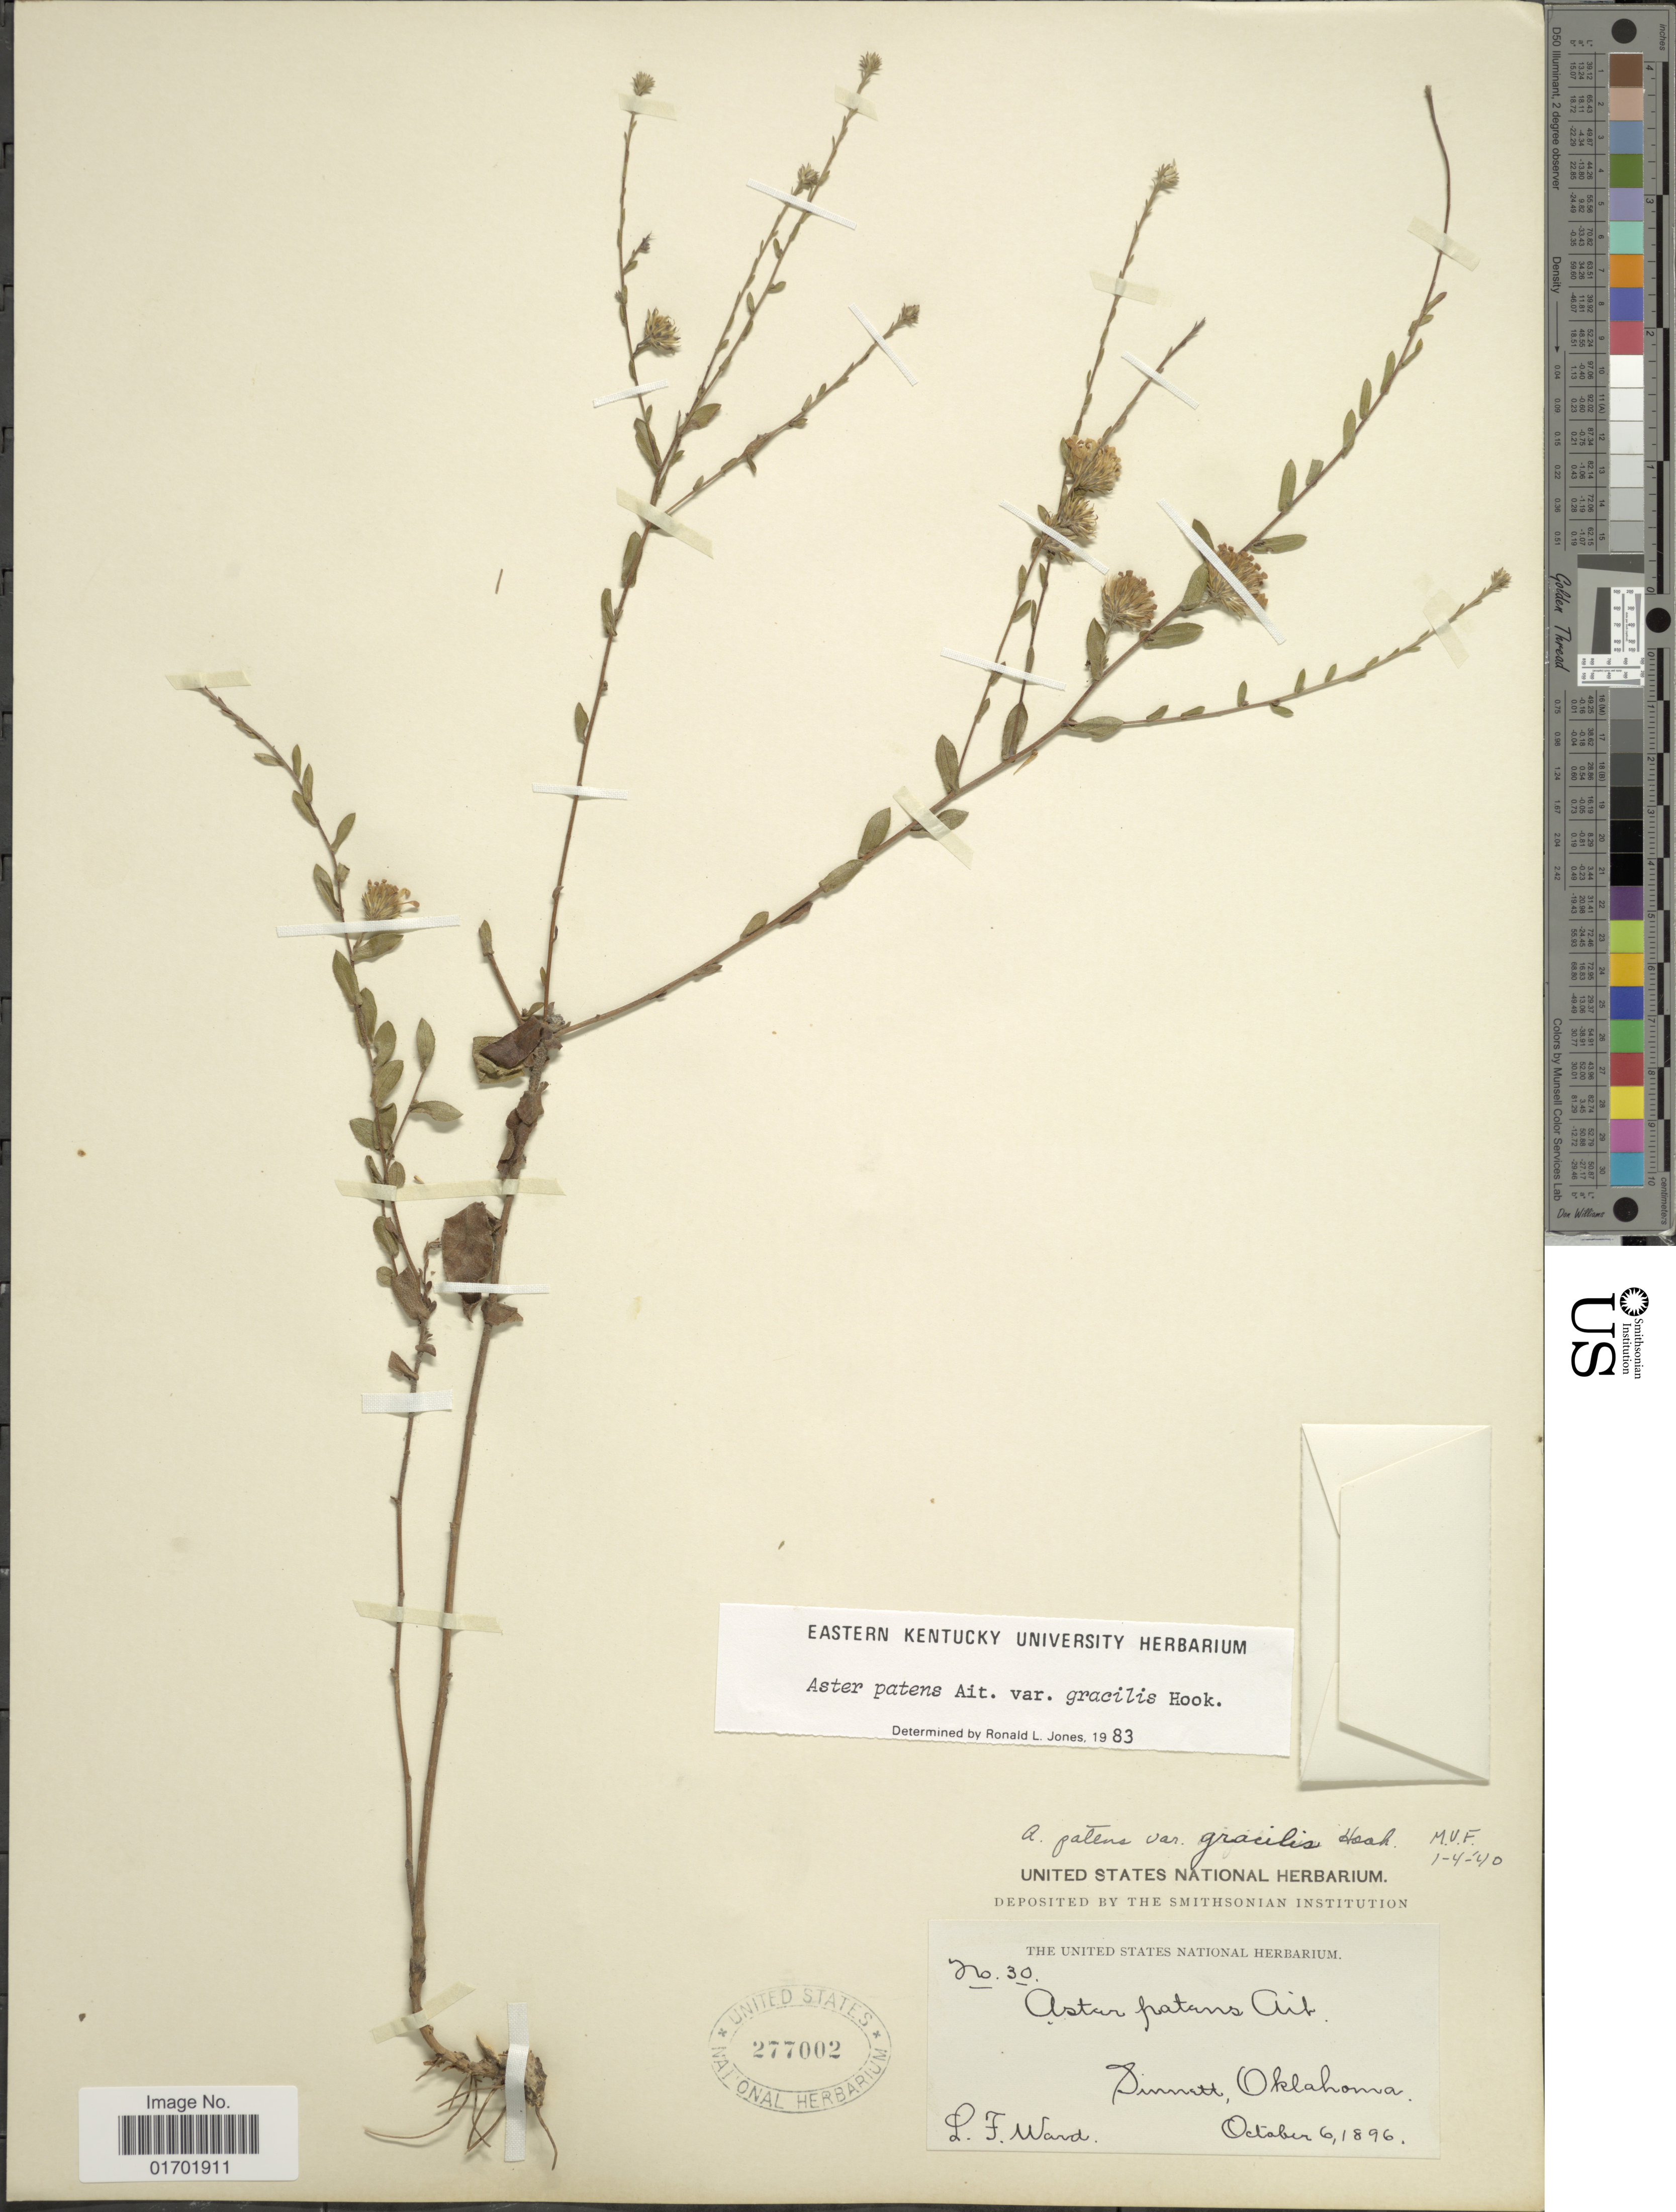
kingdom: Plantae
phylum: Tracheophyta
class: Magnoliopsida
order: Asterales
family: Asteraceae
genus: Symphyotrichum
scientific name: Symphyotrichum patens var. gracile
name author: (Hook.) G.L. Nesom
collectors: L. Ward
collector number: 30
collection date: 1896-10-06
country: United States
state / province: Oklahoma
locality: Dinnatt.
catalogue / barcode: US 277002